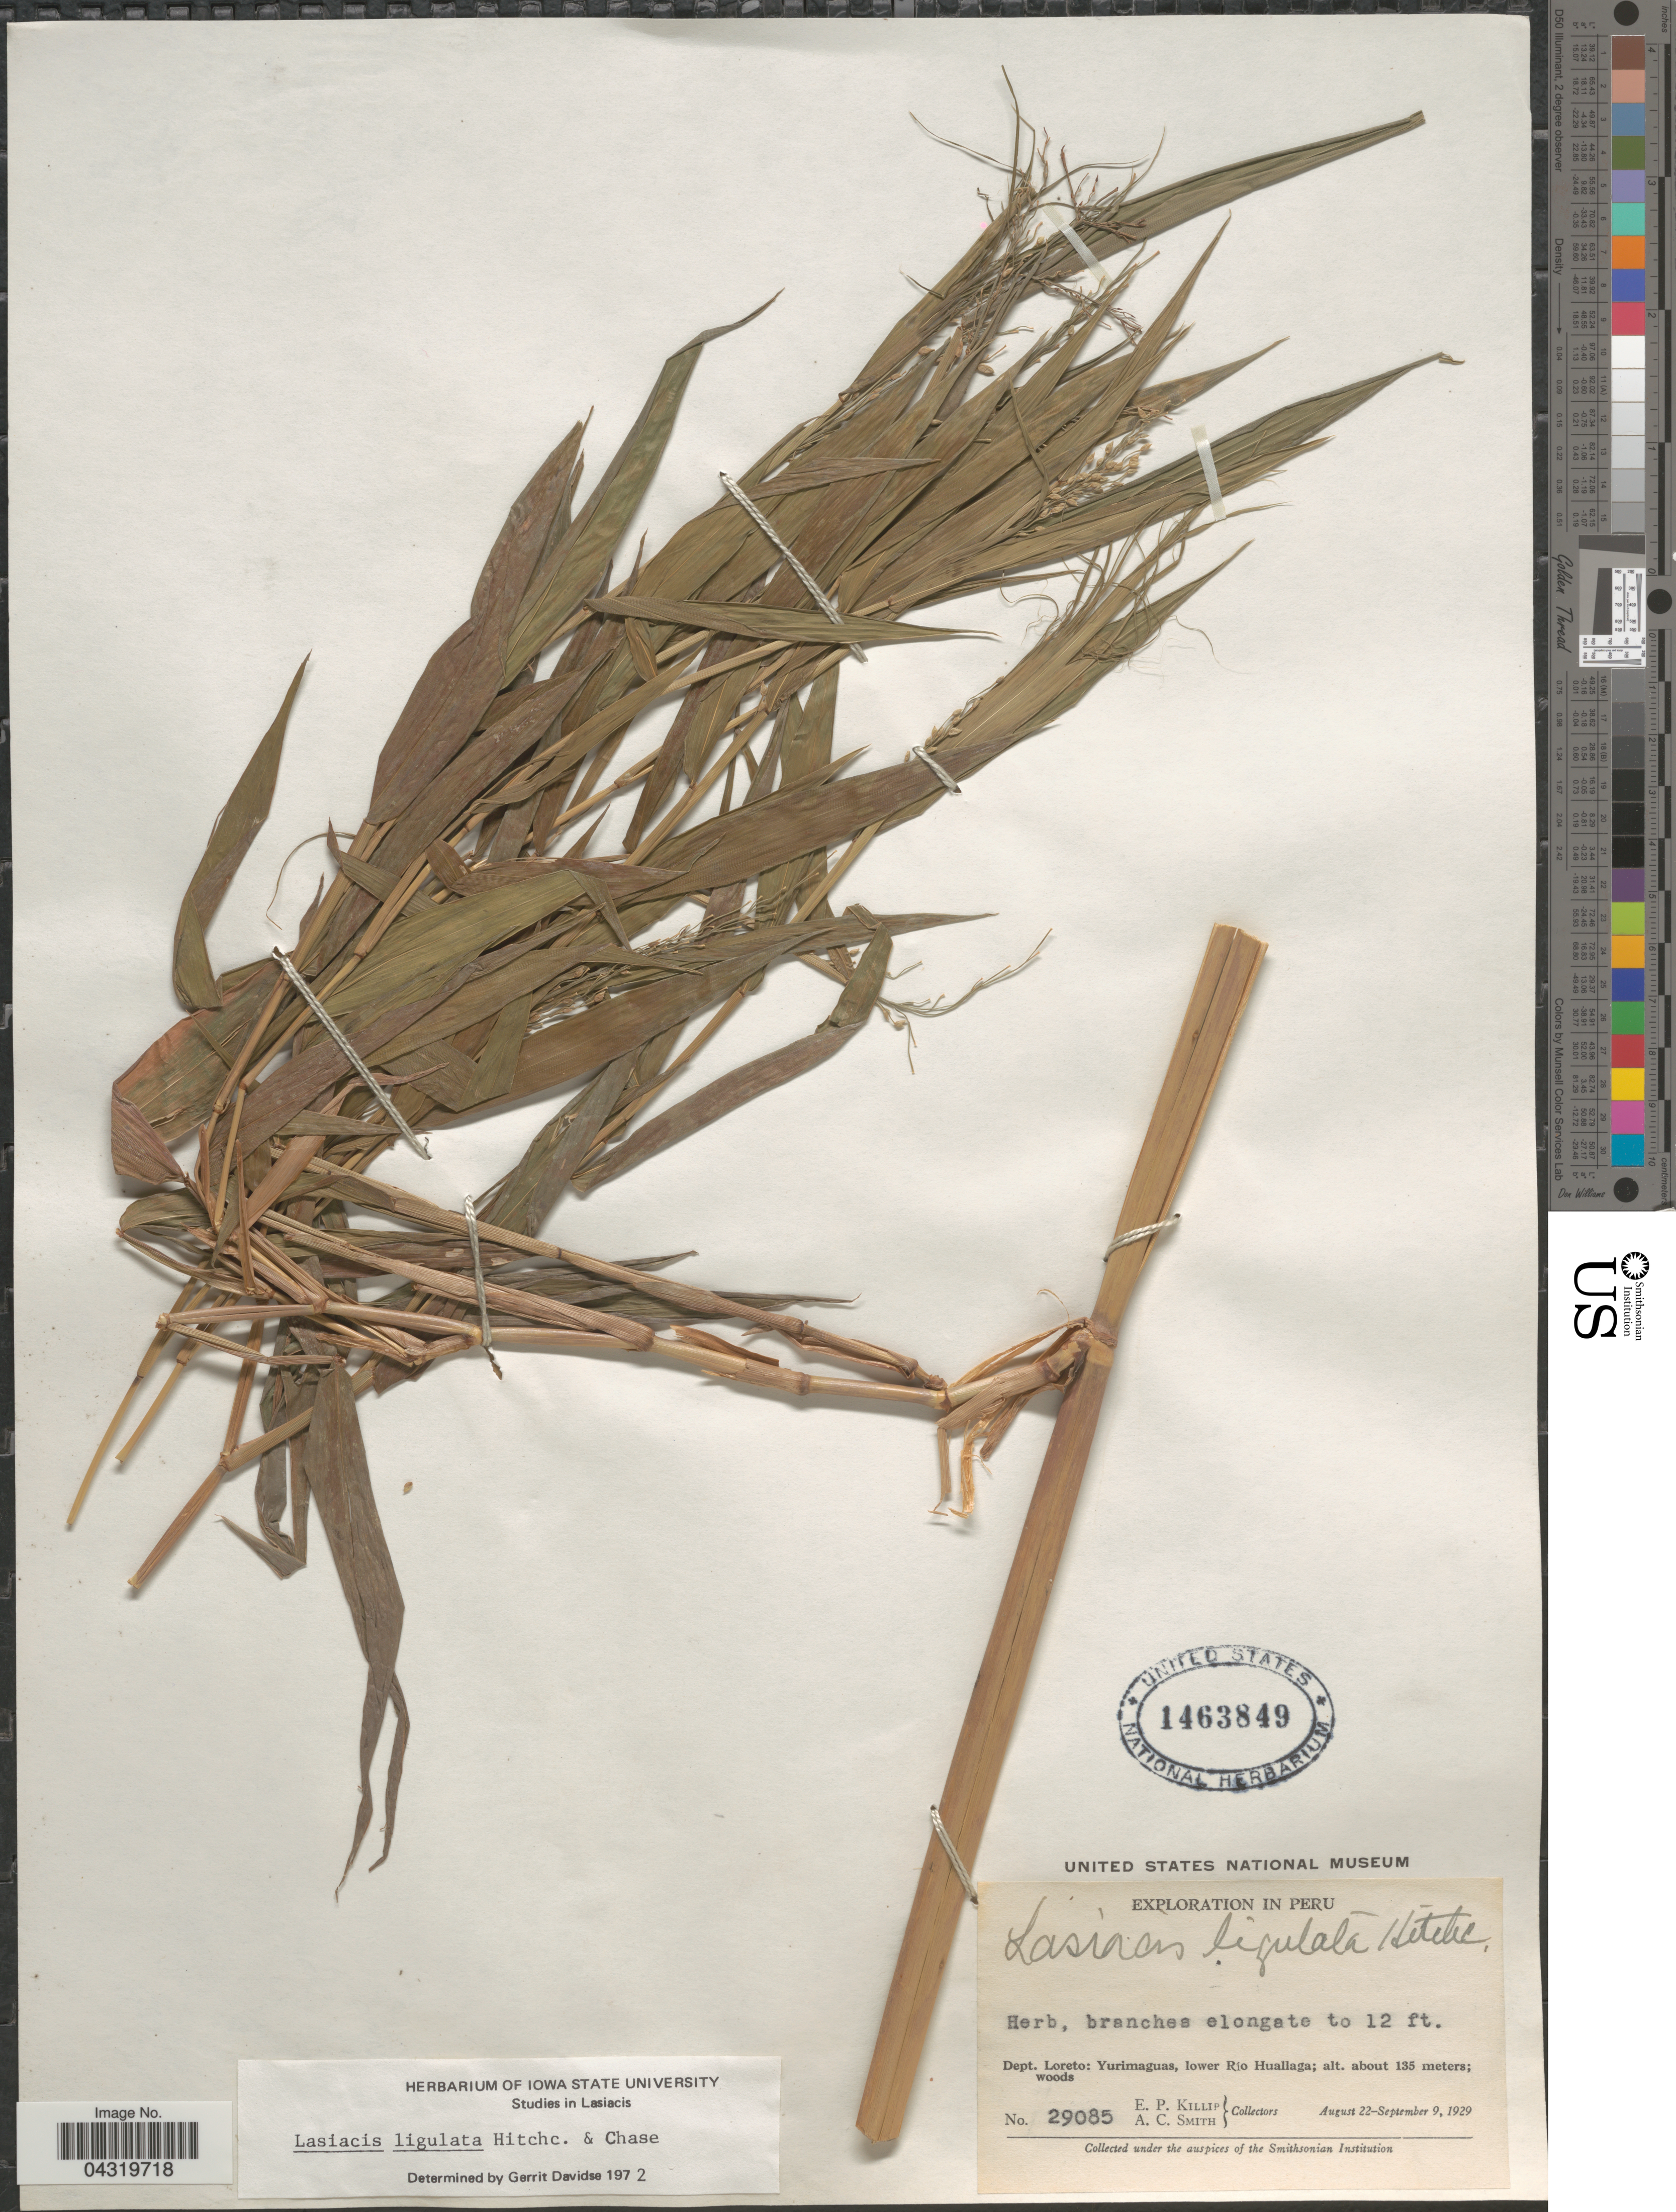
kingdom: Plantae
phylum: Tracheophyta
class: Liliopsida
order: Poales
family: Poaceae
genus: Lasiacis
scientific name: Lasiacis ligulata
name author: Hitchc. & Chase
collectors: E. P. Killip & A. C. Smith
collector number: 29085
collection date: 1929-08-22/1929-09-09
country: Peru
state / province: Loreto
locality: Exploration in Peru. Dept. Loreto: Yurimaguas, lower Río Huallaga.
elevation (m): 135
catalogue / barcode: US 1463849